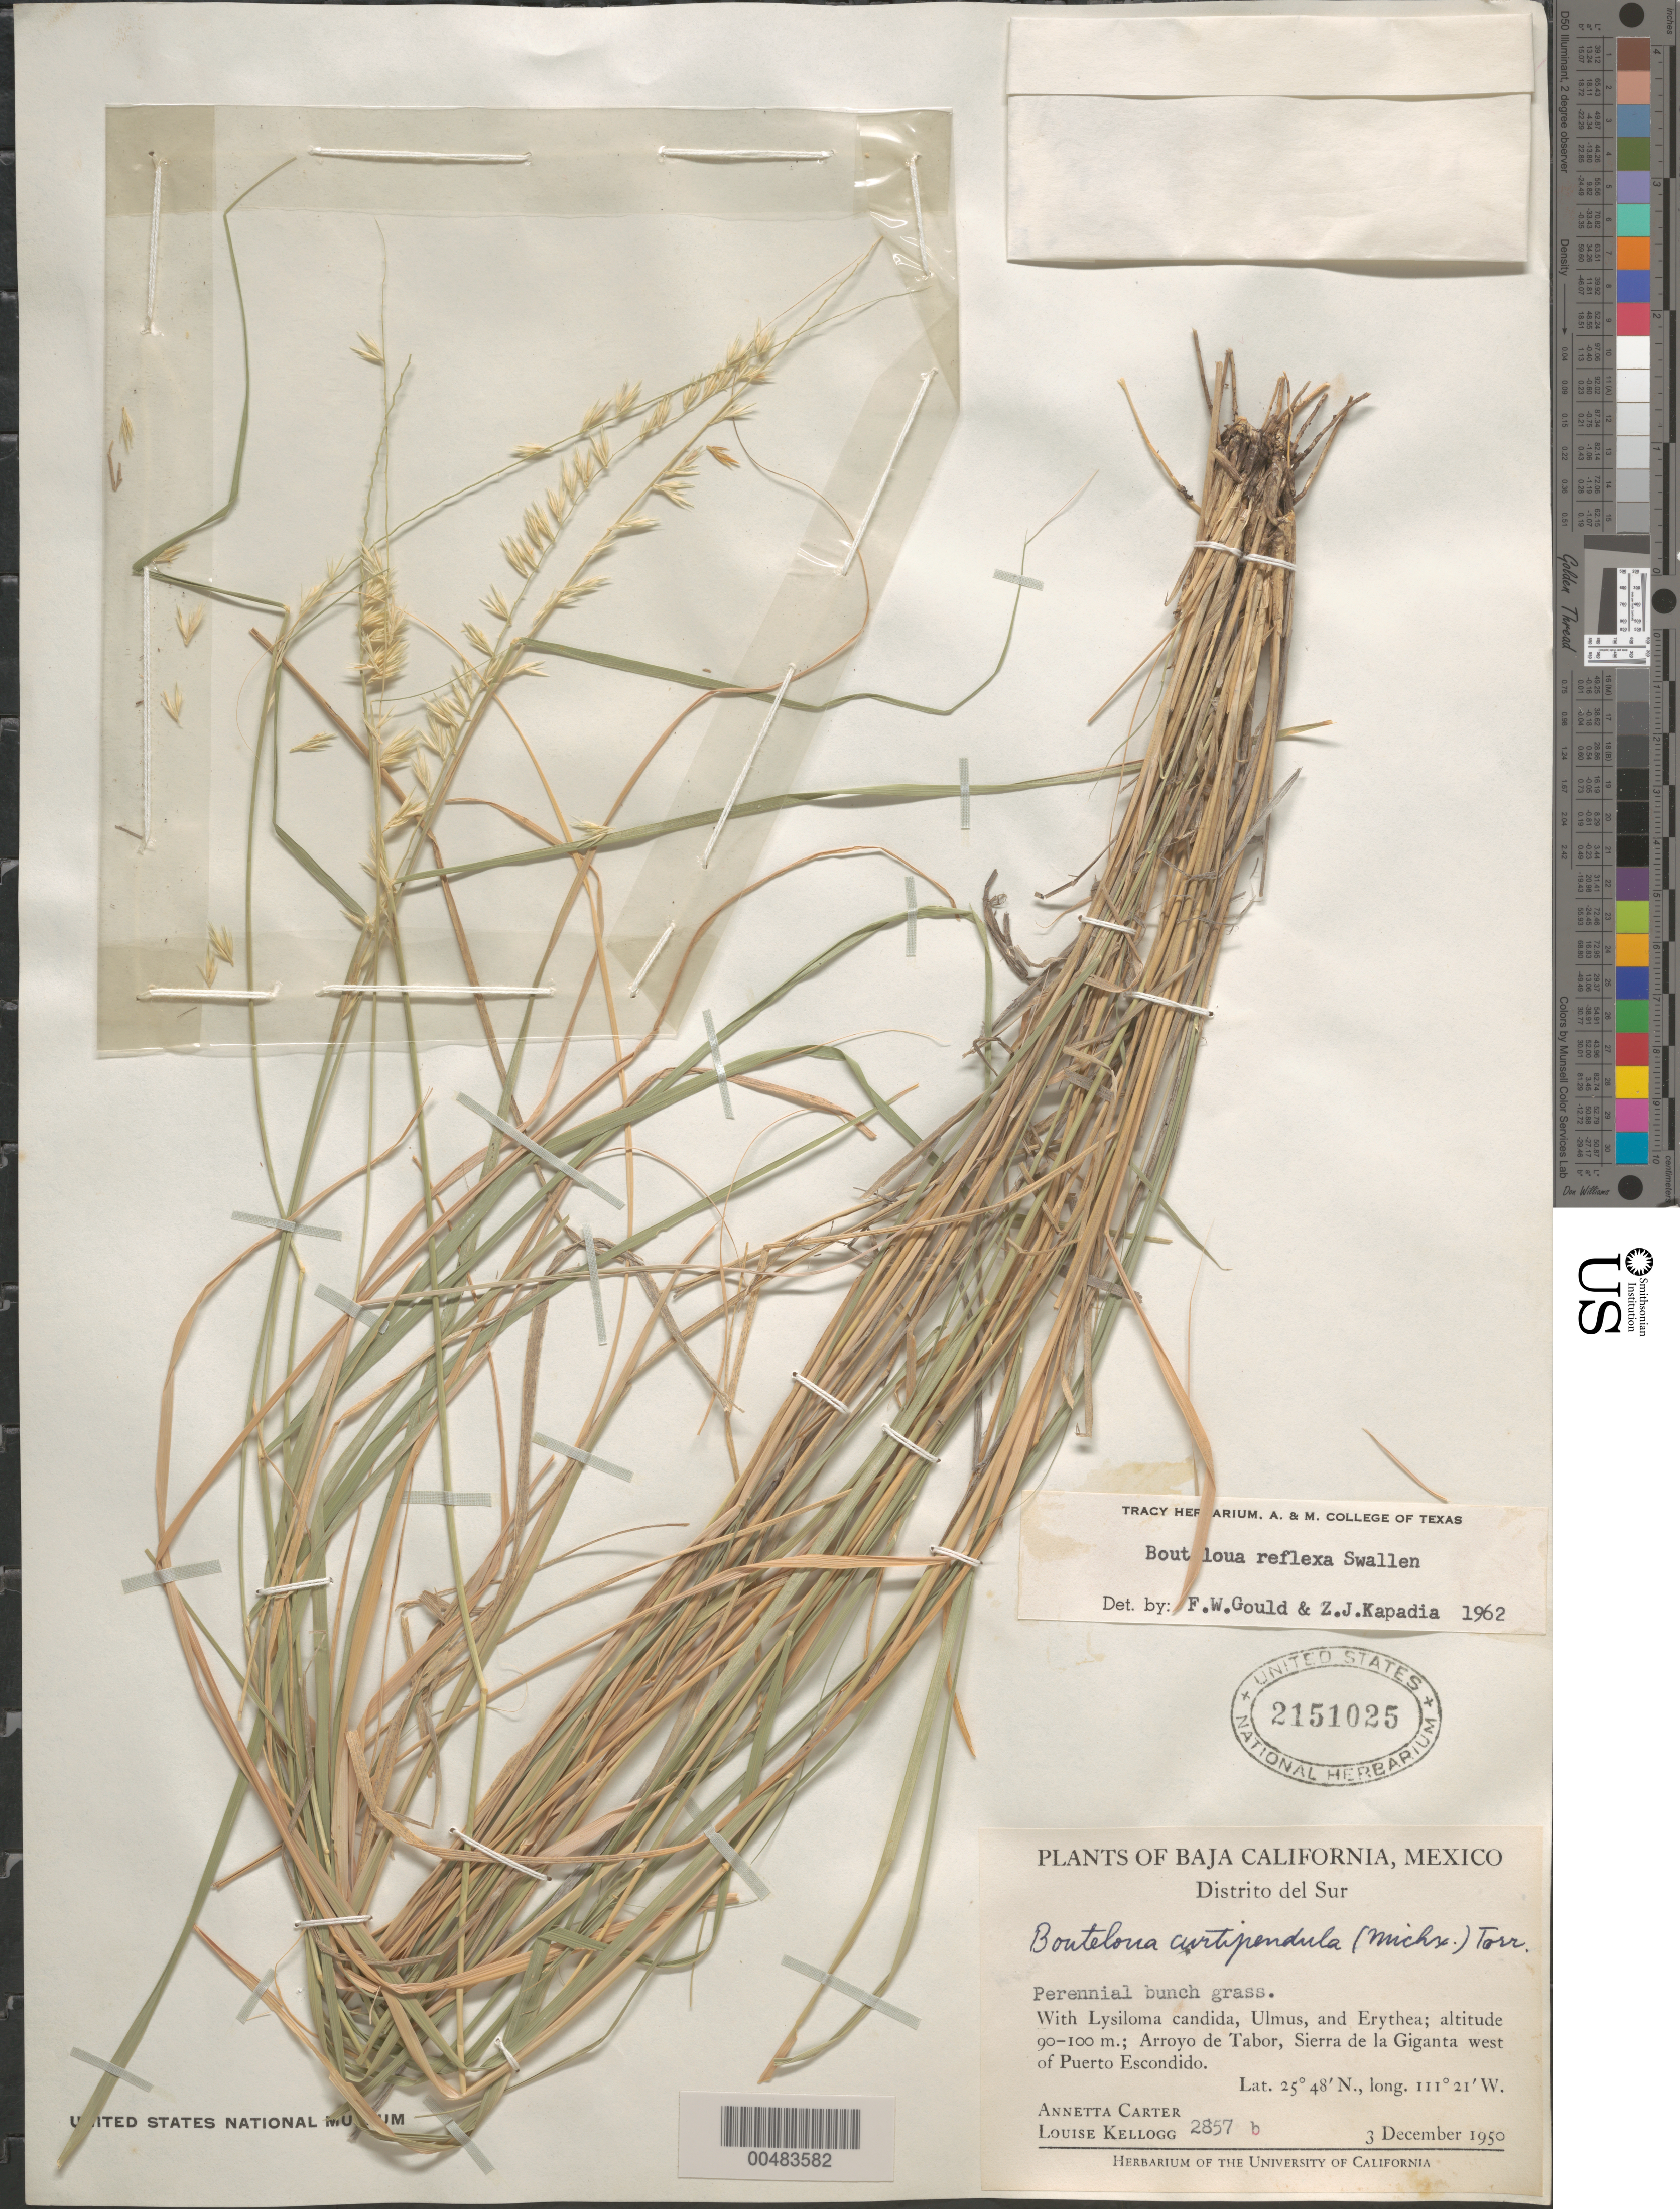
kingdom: Plantae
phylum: Tracheophyta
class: Liliopsida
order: Poales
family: Poaceae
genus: Bouteloua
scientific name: Bouteloua reflexa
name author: Swallen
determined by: Gould, F. W.; Kapadia, Zarir J.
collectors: A. M. Carter & L. Kellogg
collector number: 2857b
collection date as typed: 3 Dec 1950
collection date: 1950-12-03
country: Mexico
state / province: Baja California Sur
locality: Distrito del Sur, Arroyo de Tabor, Sierra de la Giganta W of Puerto Escondido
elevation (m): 90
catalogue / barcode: US 2151025